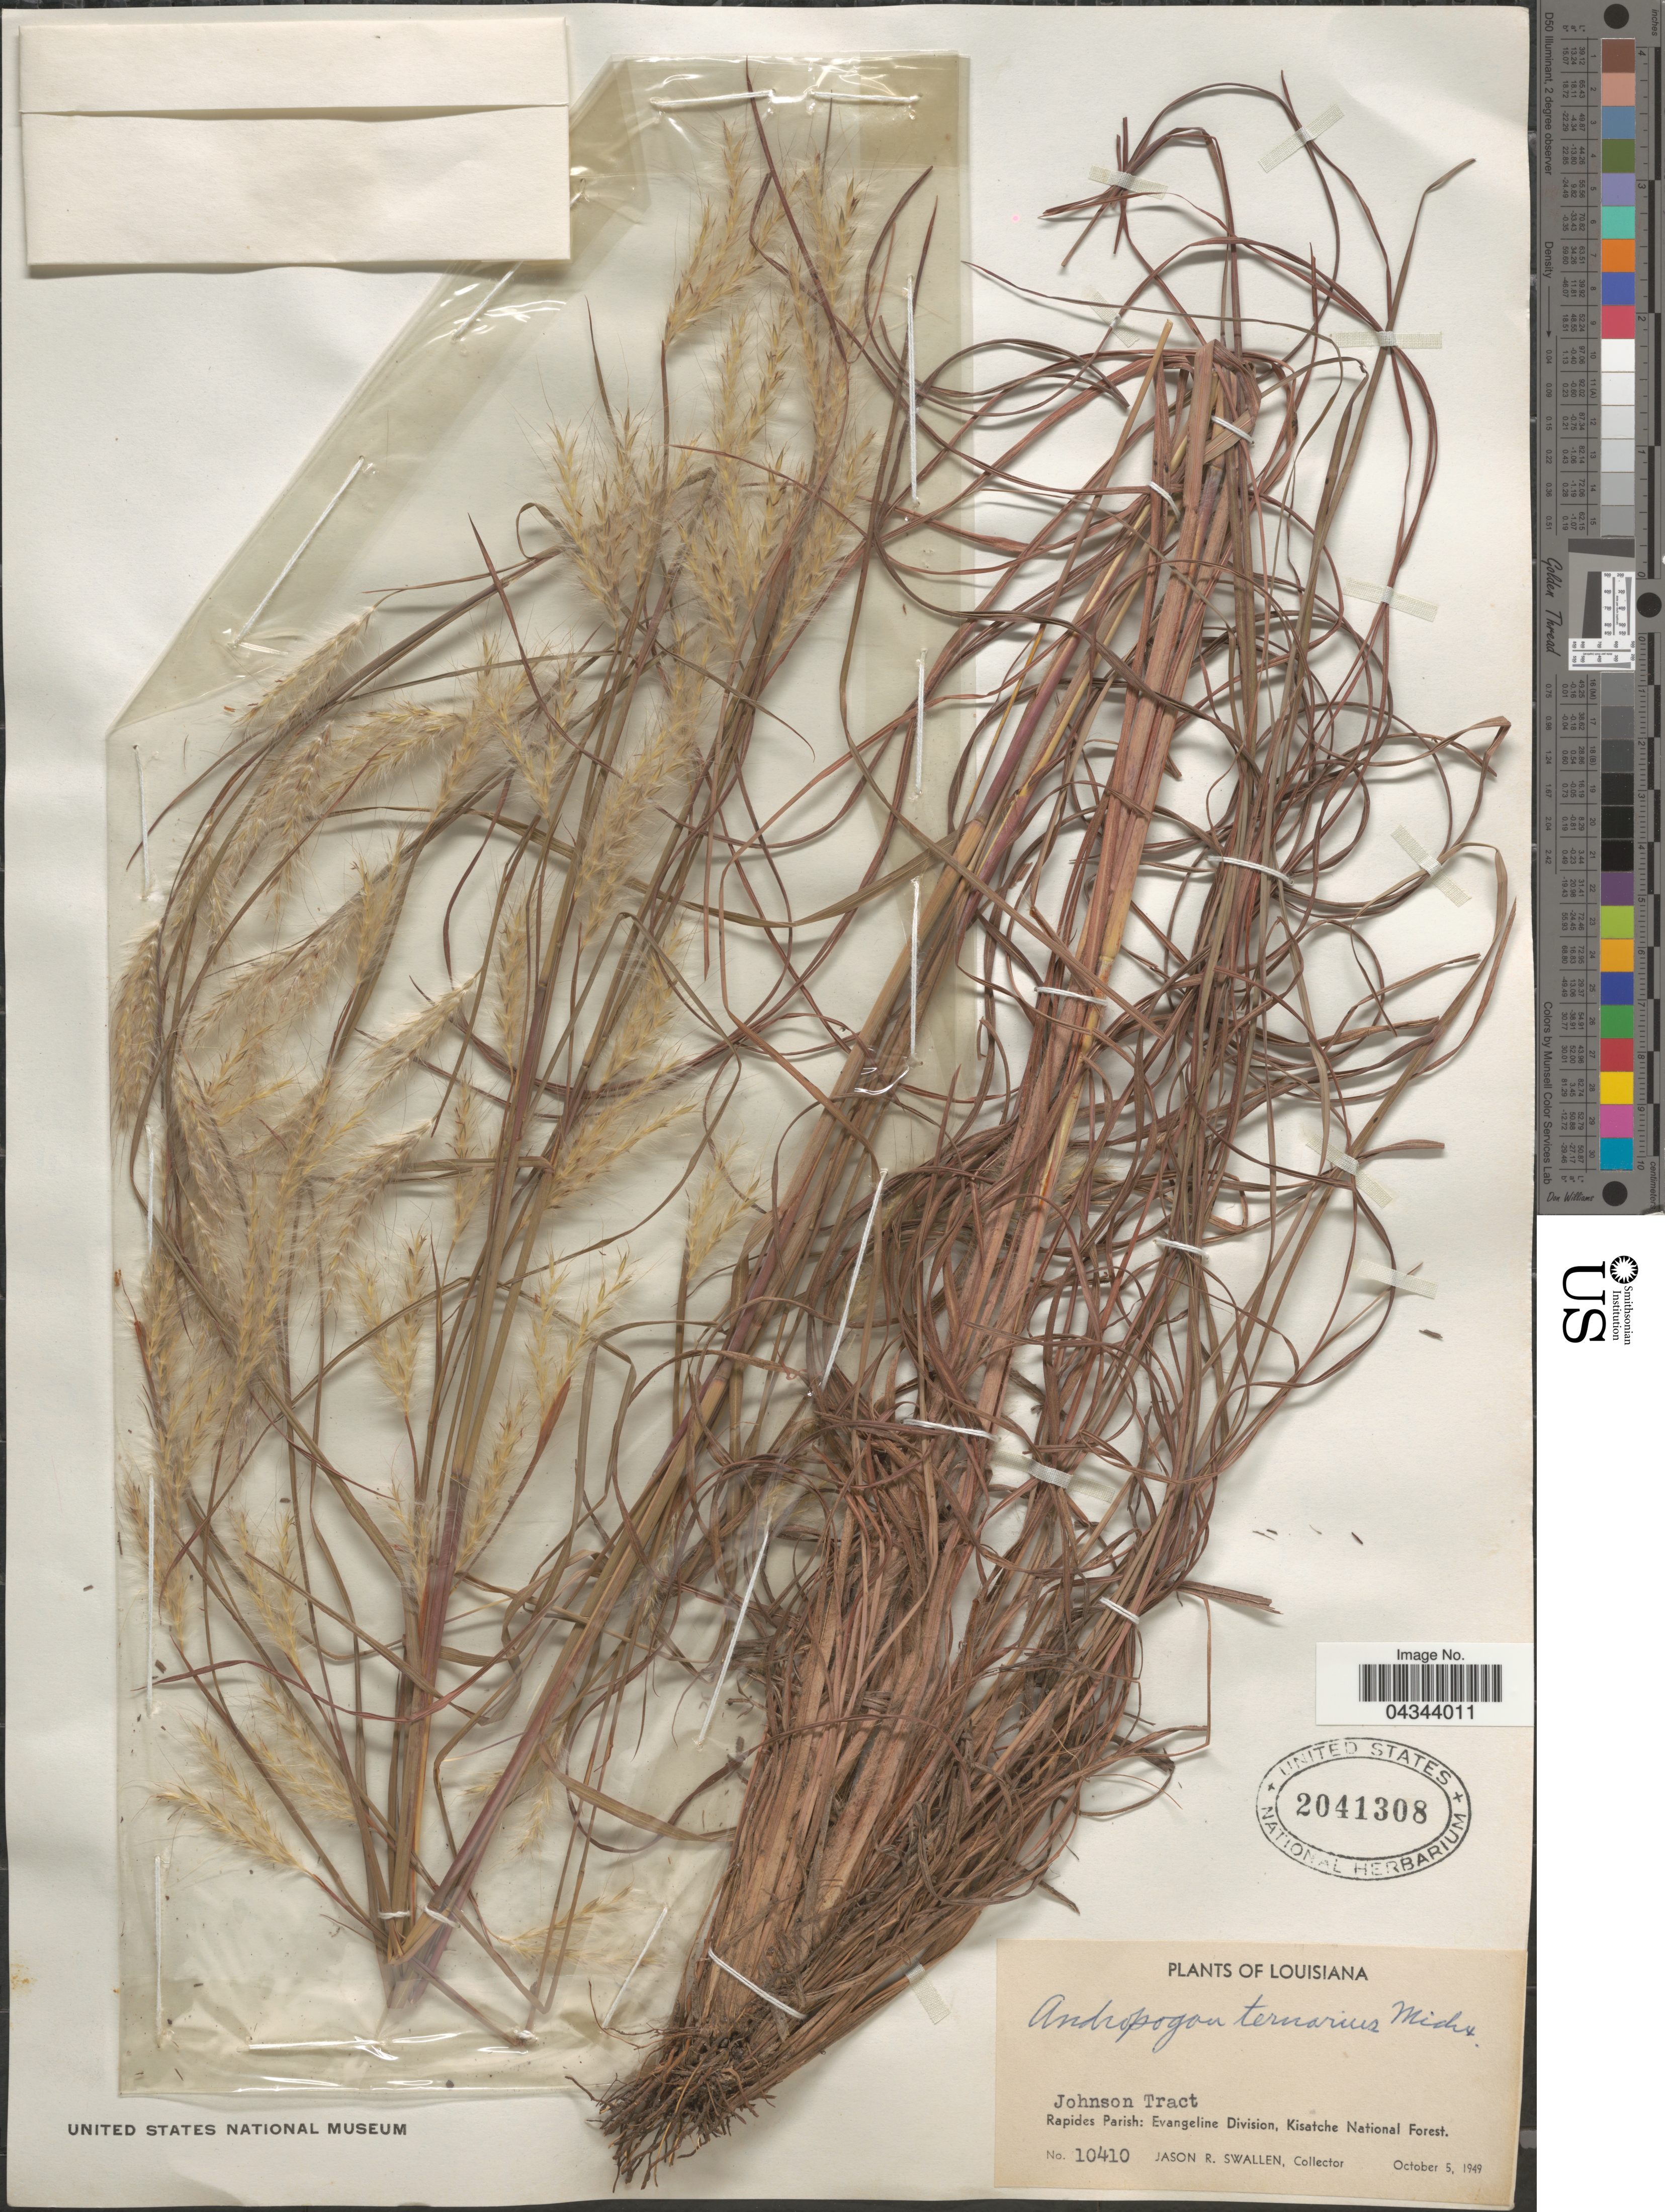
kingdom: Plantae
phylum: Tracheophyta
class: Liliopsida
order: Poales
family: Poaceae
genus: Andropogon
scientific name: Andropogon ternarius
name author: Michx.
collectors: J. R. Swallen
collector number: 10410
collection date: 1949-10-05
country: United States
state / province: Louisiana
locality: Johnston Tract. Rapides Parish: Evangeline Division, Kisatche National Forest.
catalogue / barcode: US 2041308